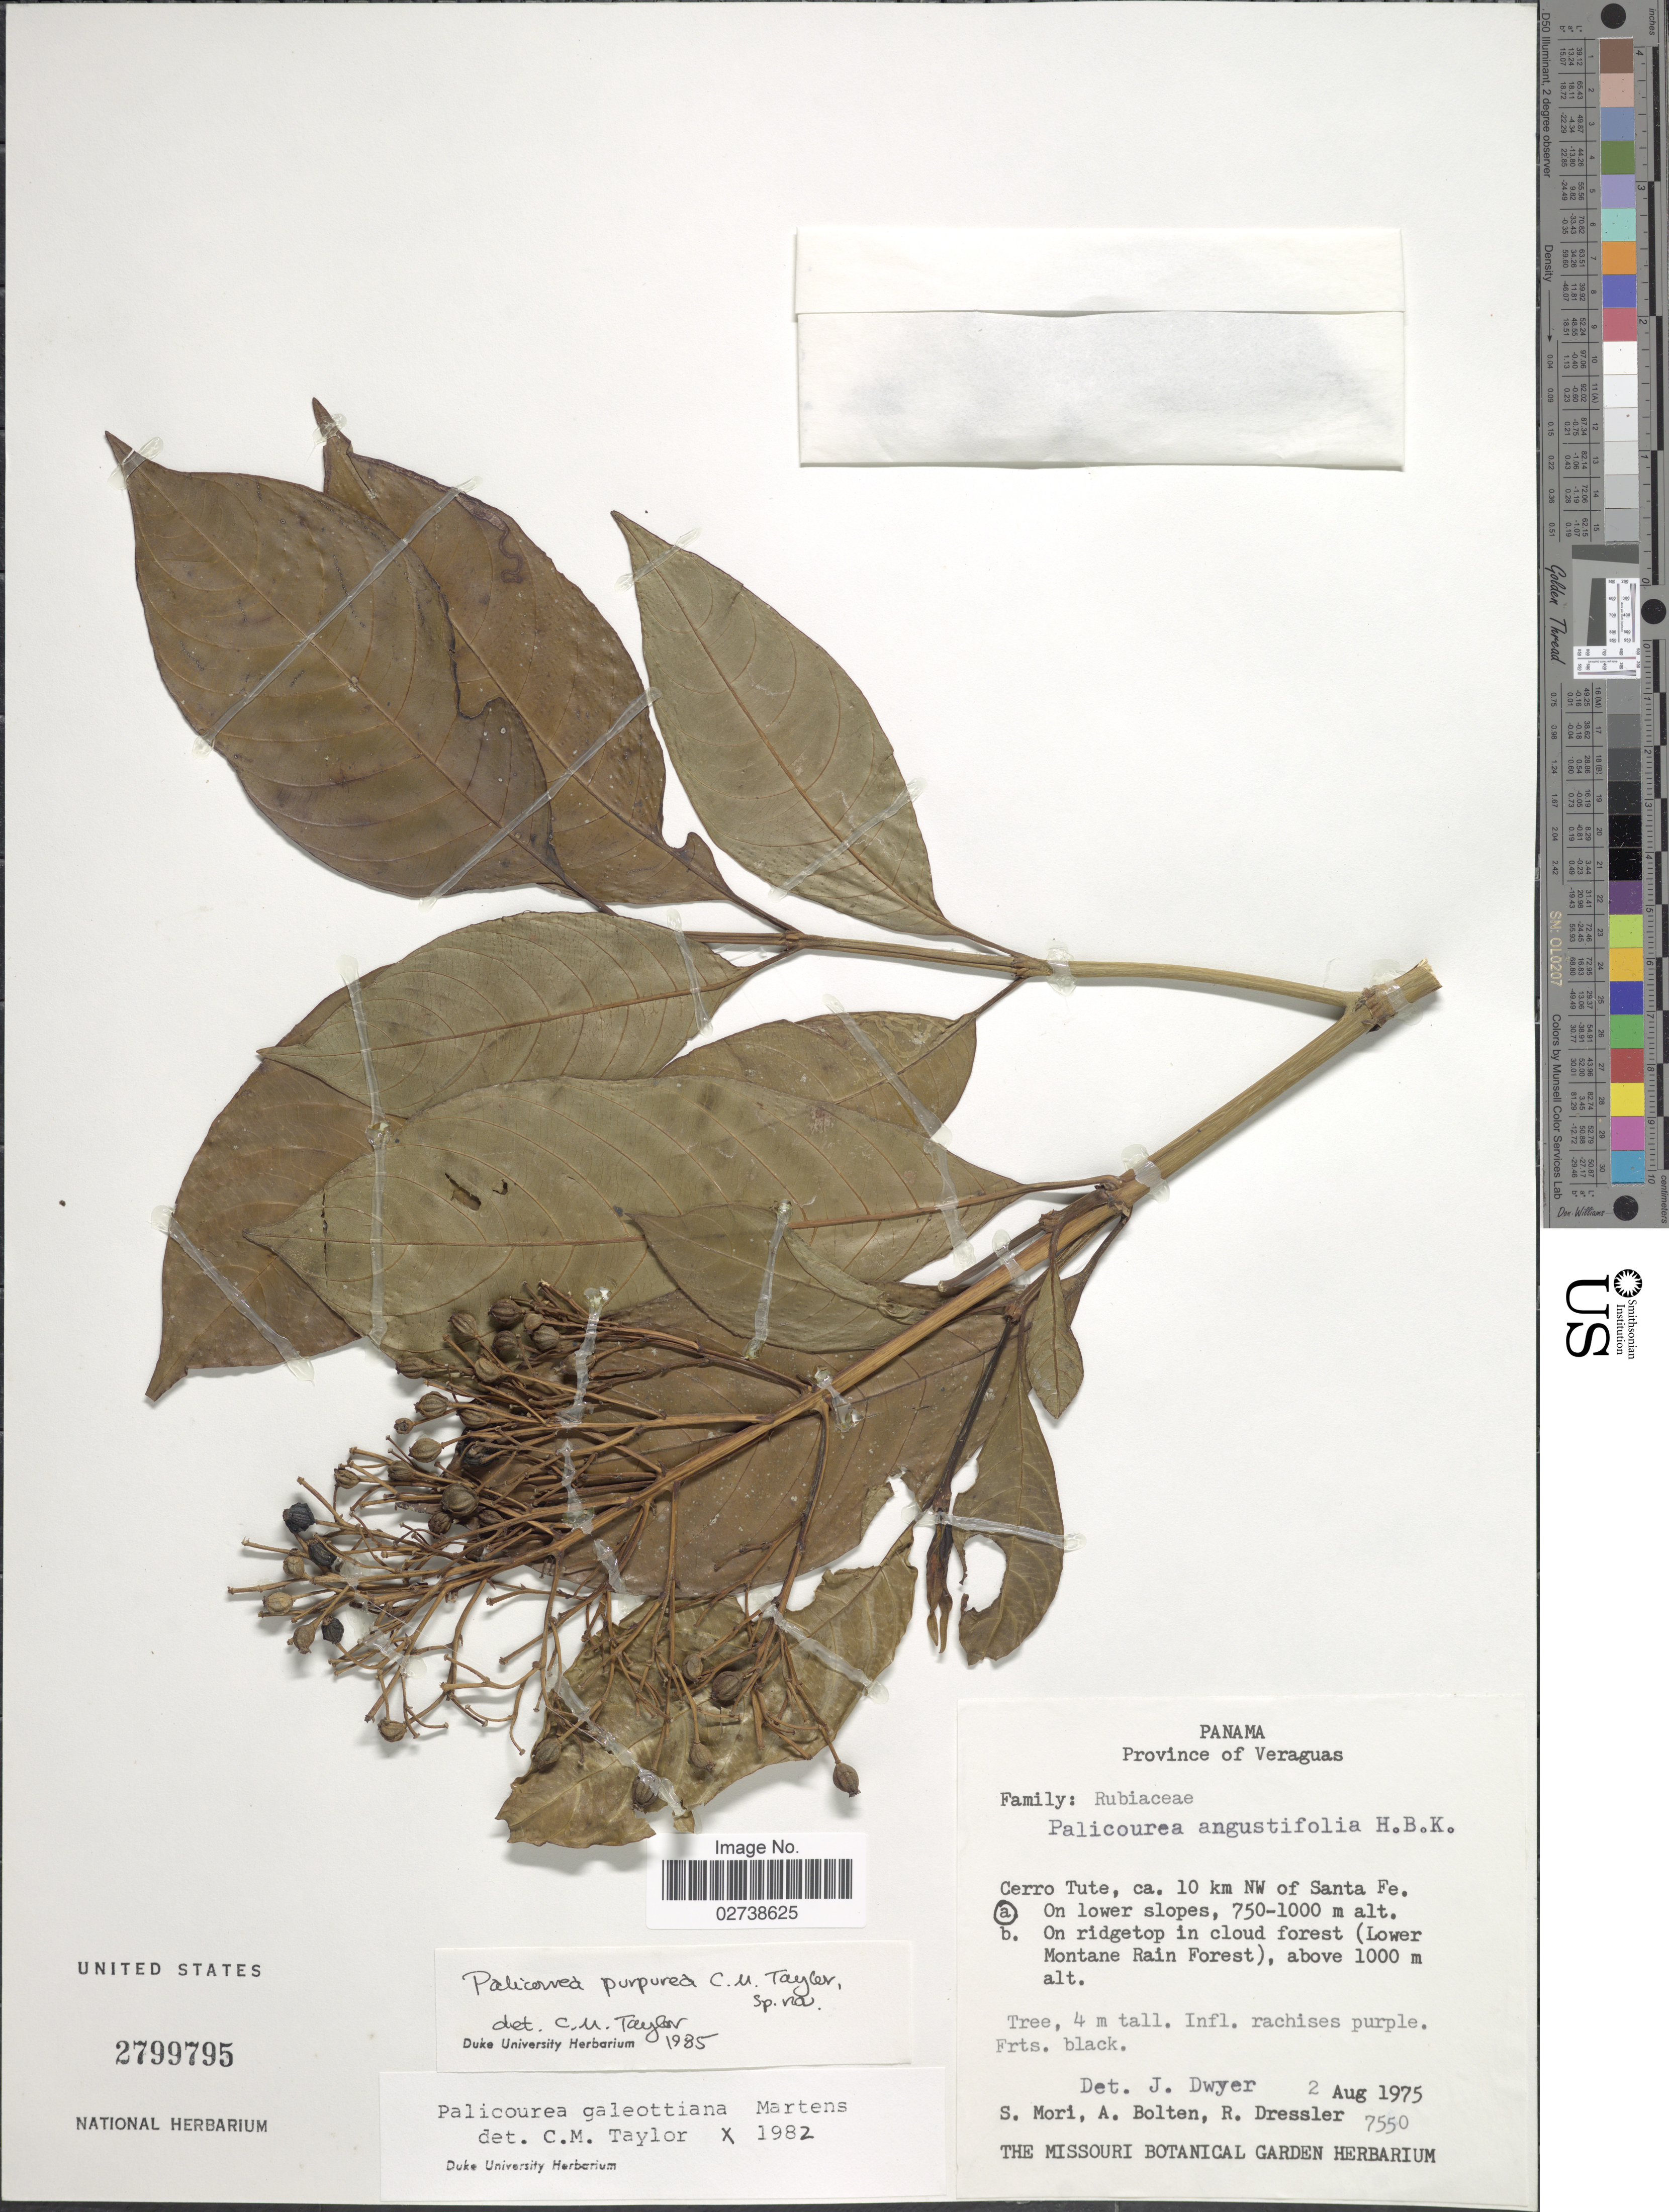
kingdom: Plantae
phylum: Tracheophyta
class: Magnoliopsida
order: Gentianales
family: Rubiaceae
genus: Palicourea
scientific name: Palicourea purpurea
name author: C.M. Taylor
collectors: S. Mori, A. Bolten & R. Dressler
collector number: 7550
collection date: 1975-08-02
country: Panama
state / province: Veraguas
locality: Cerro Tute, ca 10 km NW of Santa Fe. On lower slopes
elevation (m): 750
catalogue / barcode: US 2799795